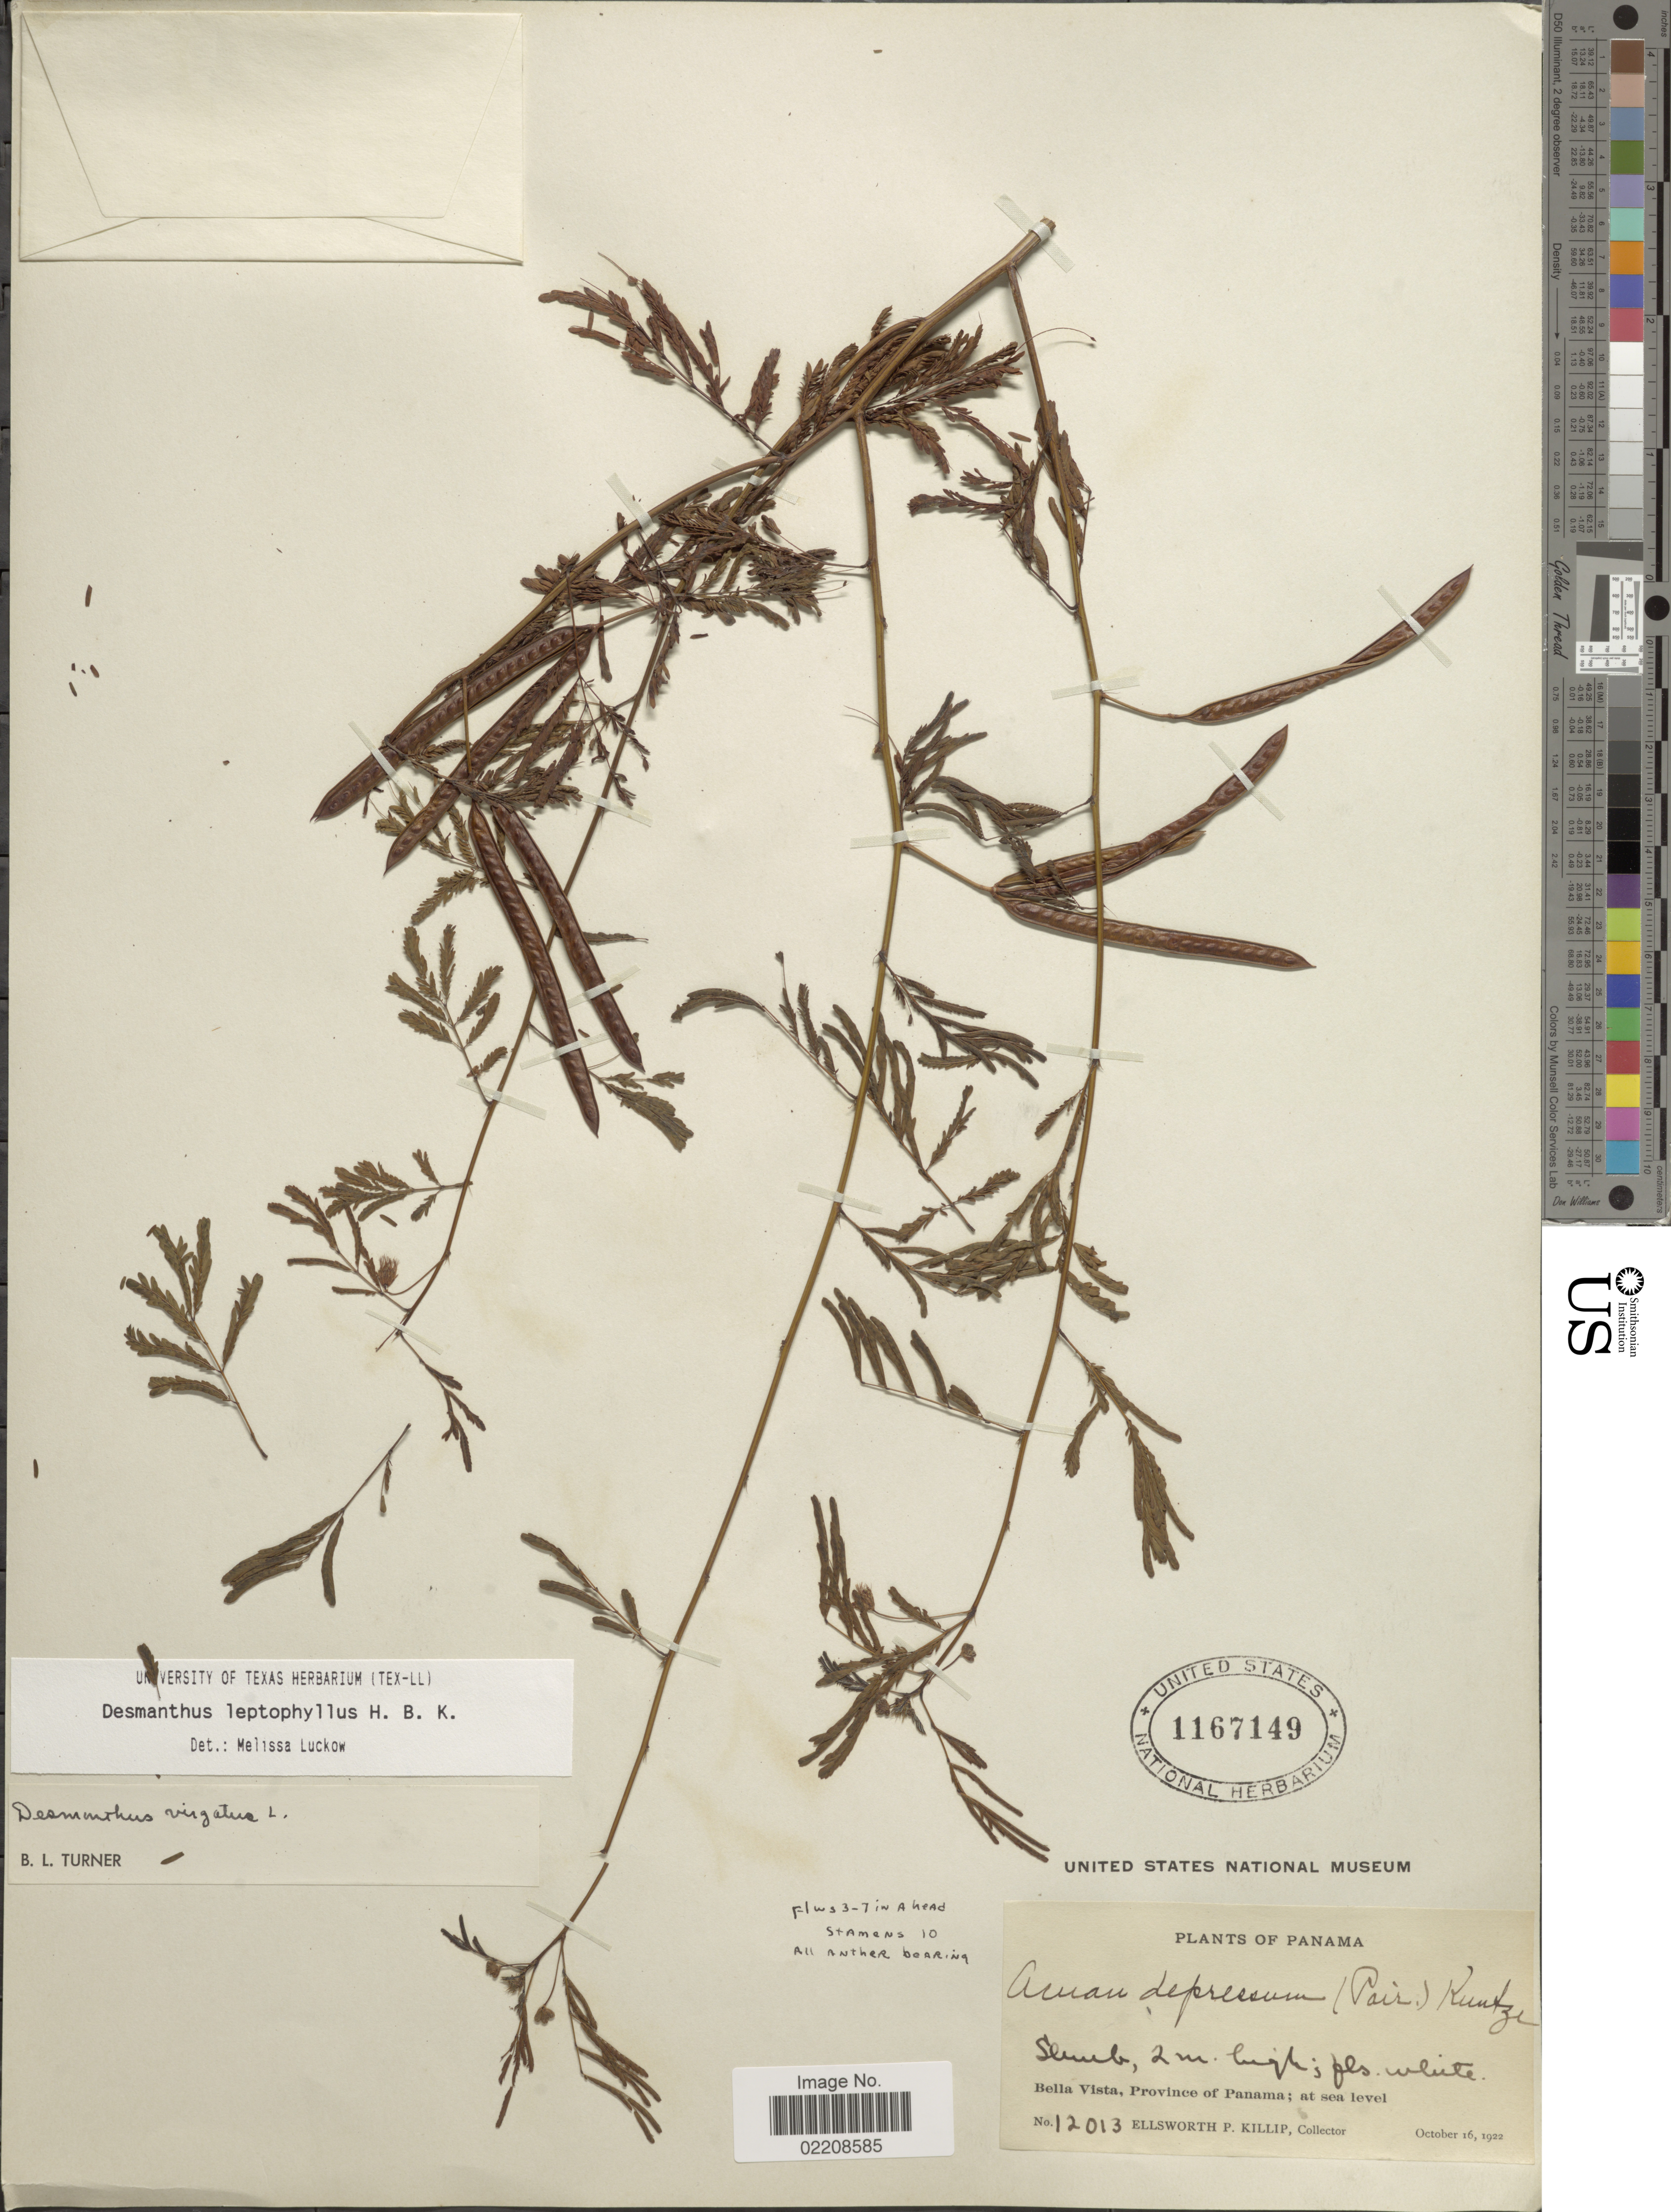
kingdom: Plantae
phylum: Tracheophyta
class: Magnoliopsida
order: Fabales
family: Fabaceae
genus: Desmanthus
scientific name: Desmanthus leptophyllus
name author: Kunth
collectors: E. P. Killip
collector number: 12013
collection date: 1922-10-16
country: Panama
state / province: Panamá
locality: Bella Vista, Province of Panama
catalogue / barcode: US 1167149